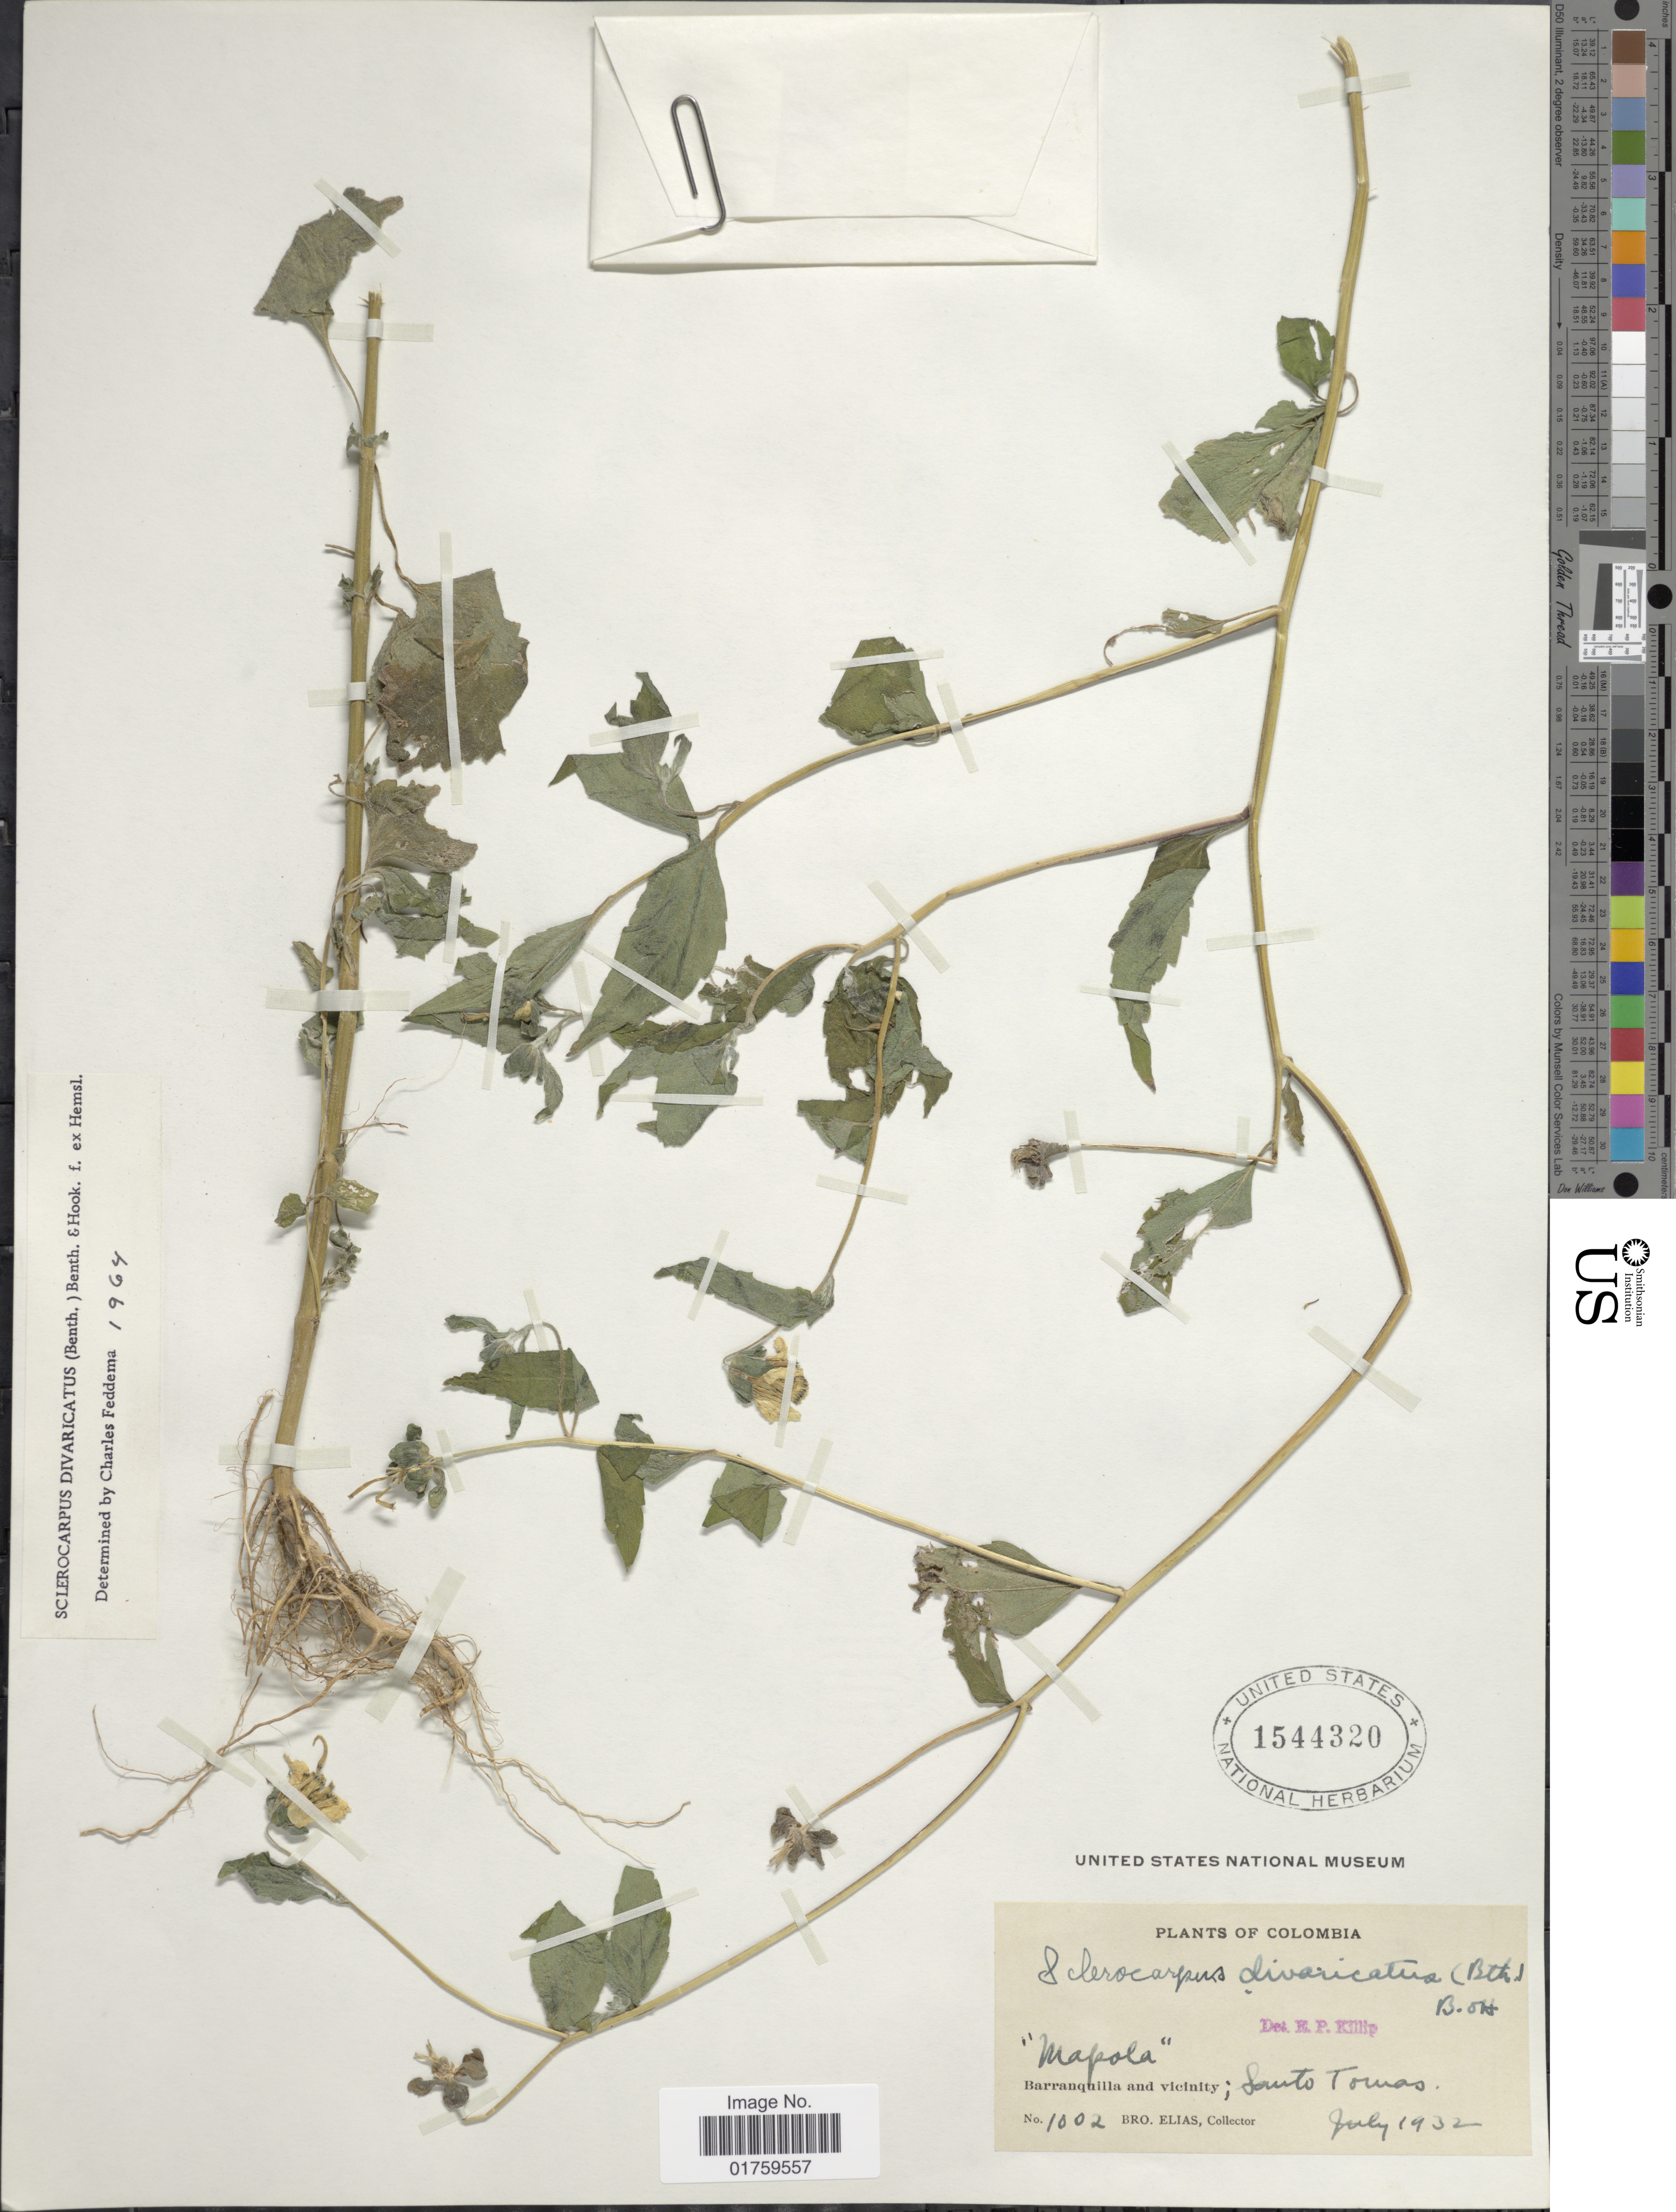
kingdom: Plantae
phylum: Tracheophyta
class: Magnoliopsida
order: Asterales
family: Asteraceae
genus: Sclerocarpus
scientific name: Sclerocarpus divaricatus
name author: (Benth.) Benth. & Hook. f. ex Hemsl.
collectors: Bro. Elias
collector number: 1002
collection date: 1932-07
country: Colombia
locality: Mapola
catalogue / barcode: US 1544320